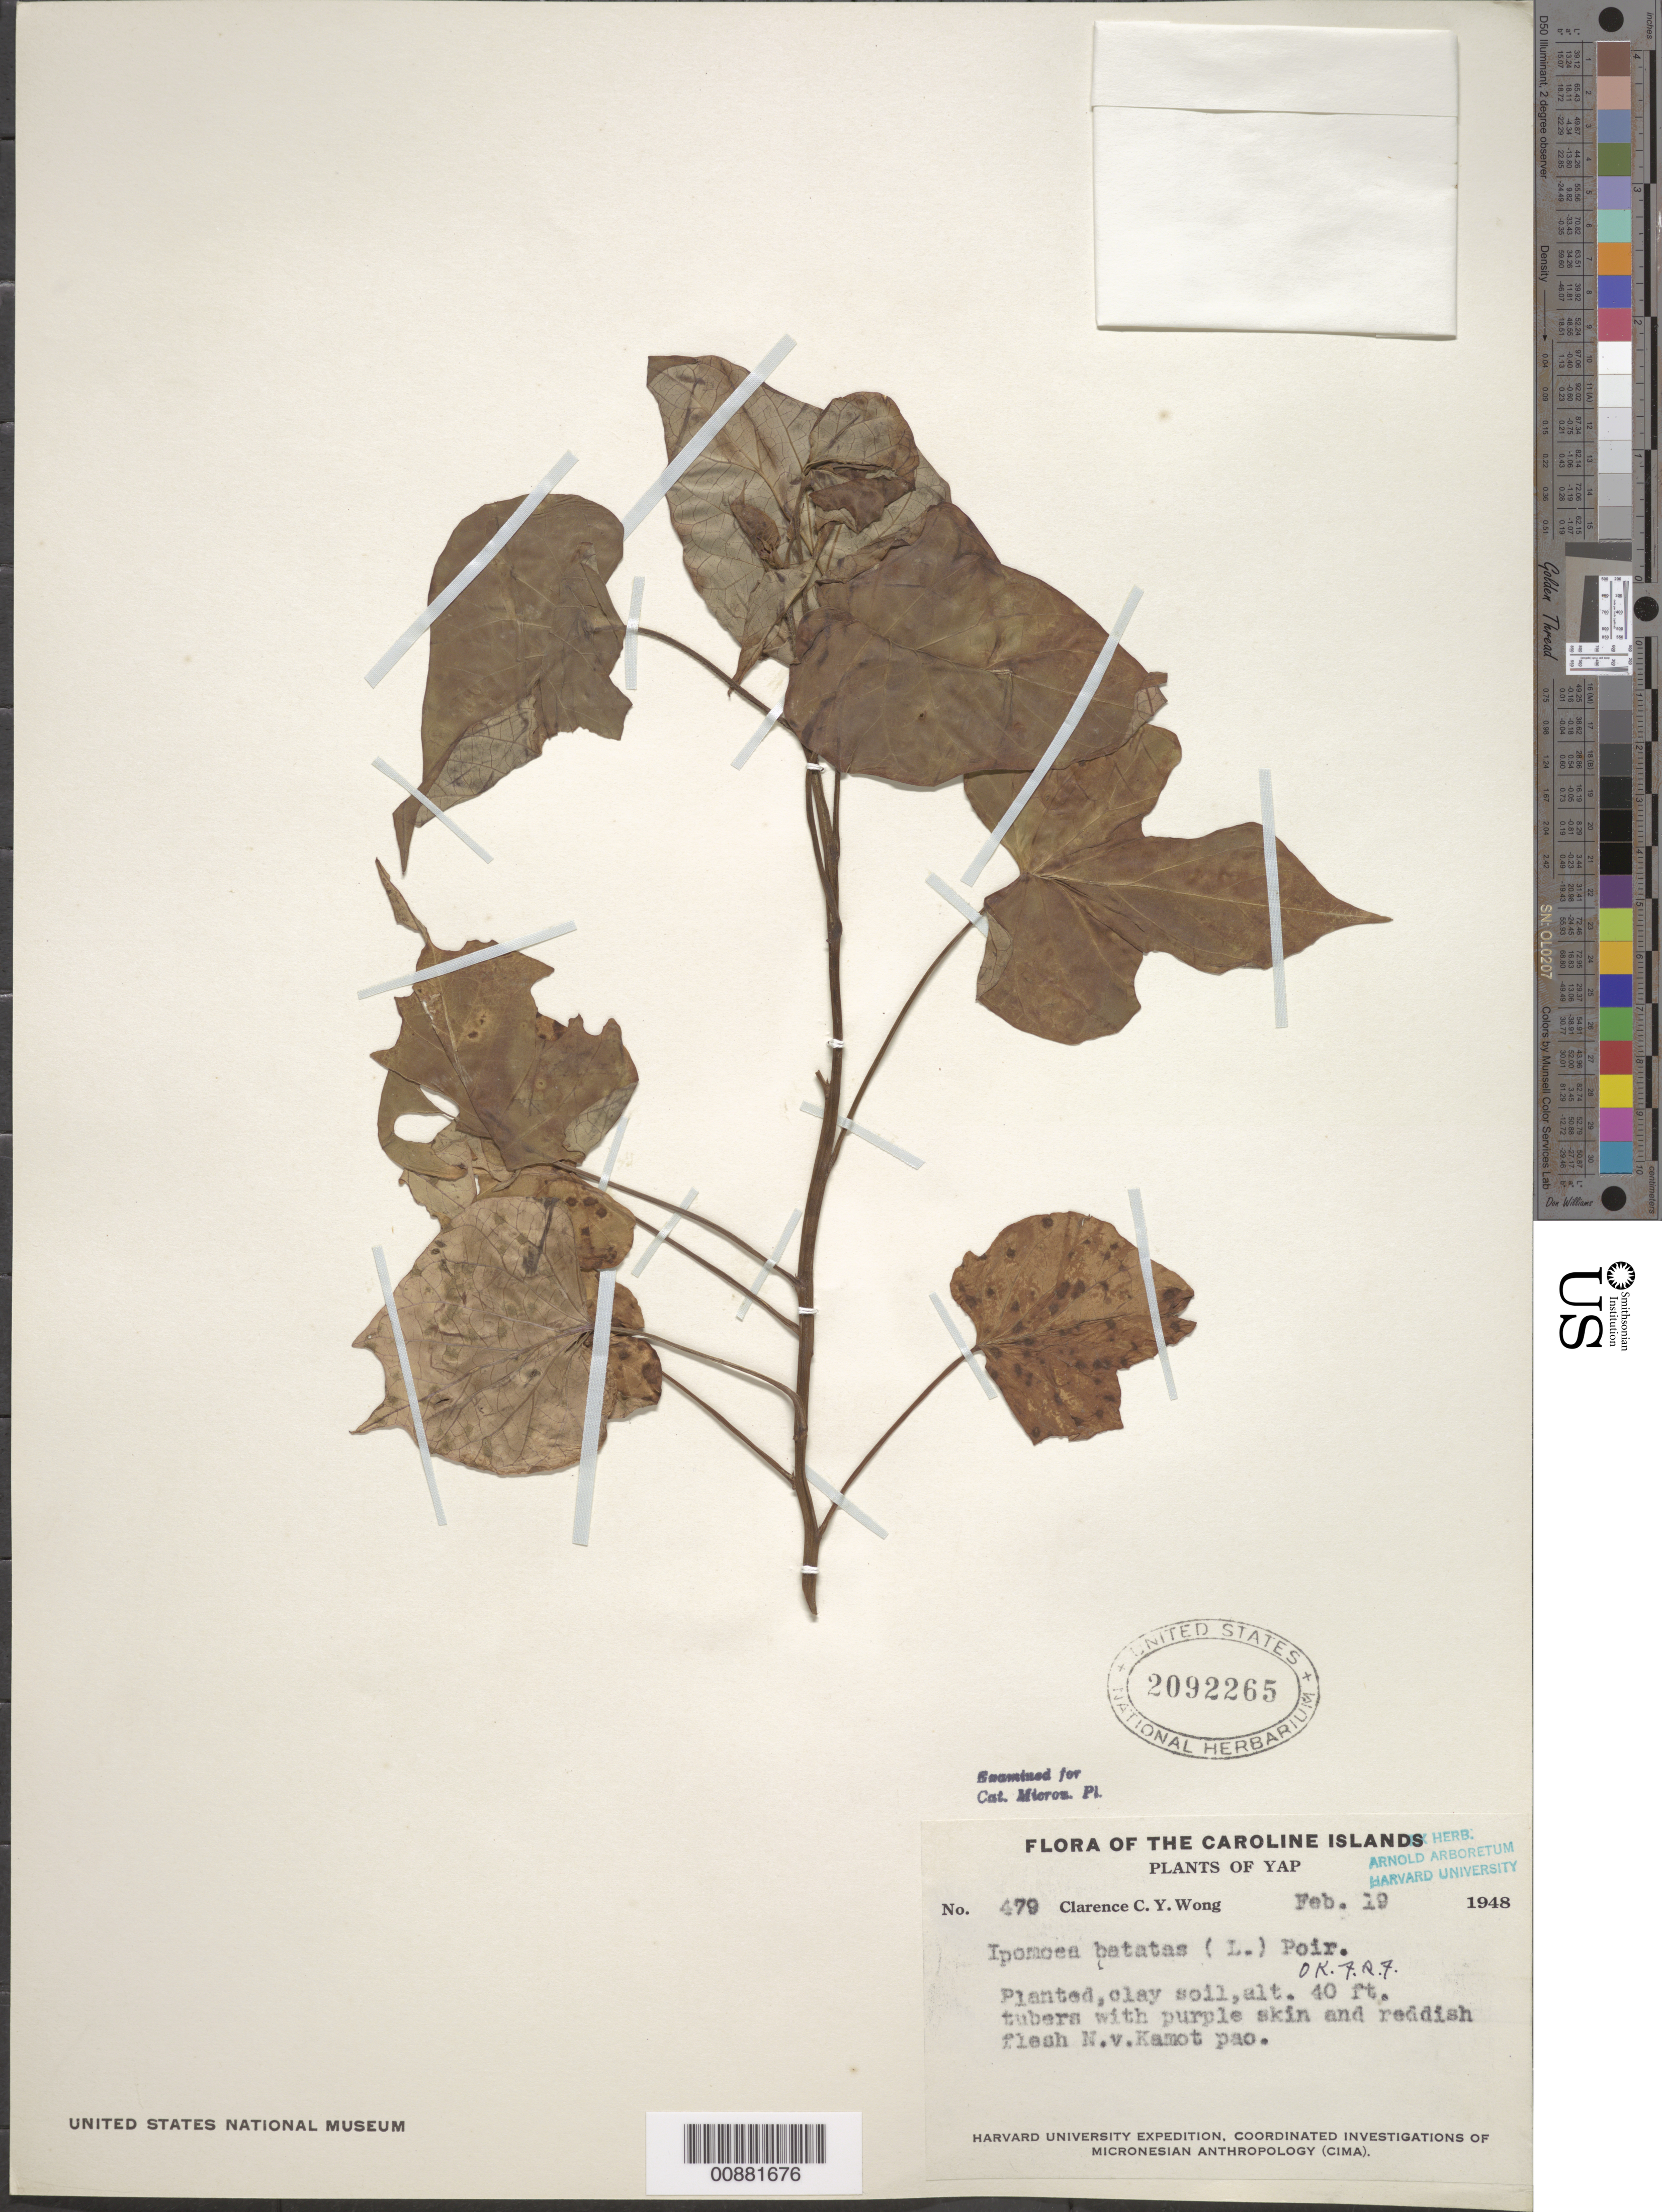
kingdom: Plantae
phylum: Tracheophyta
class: Magnoliopsida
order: Solanales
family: Convolvulaceae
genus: Ipomoea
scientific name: Ipomoea batatas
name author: (L.) Lam.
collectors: C. Wong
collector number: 479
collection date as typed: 19 Feb 1948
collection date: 1948-02-19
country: Micronesia, Federated States of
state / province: Yap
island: Yap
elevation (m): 12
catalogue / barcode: US 2092265